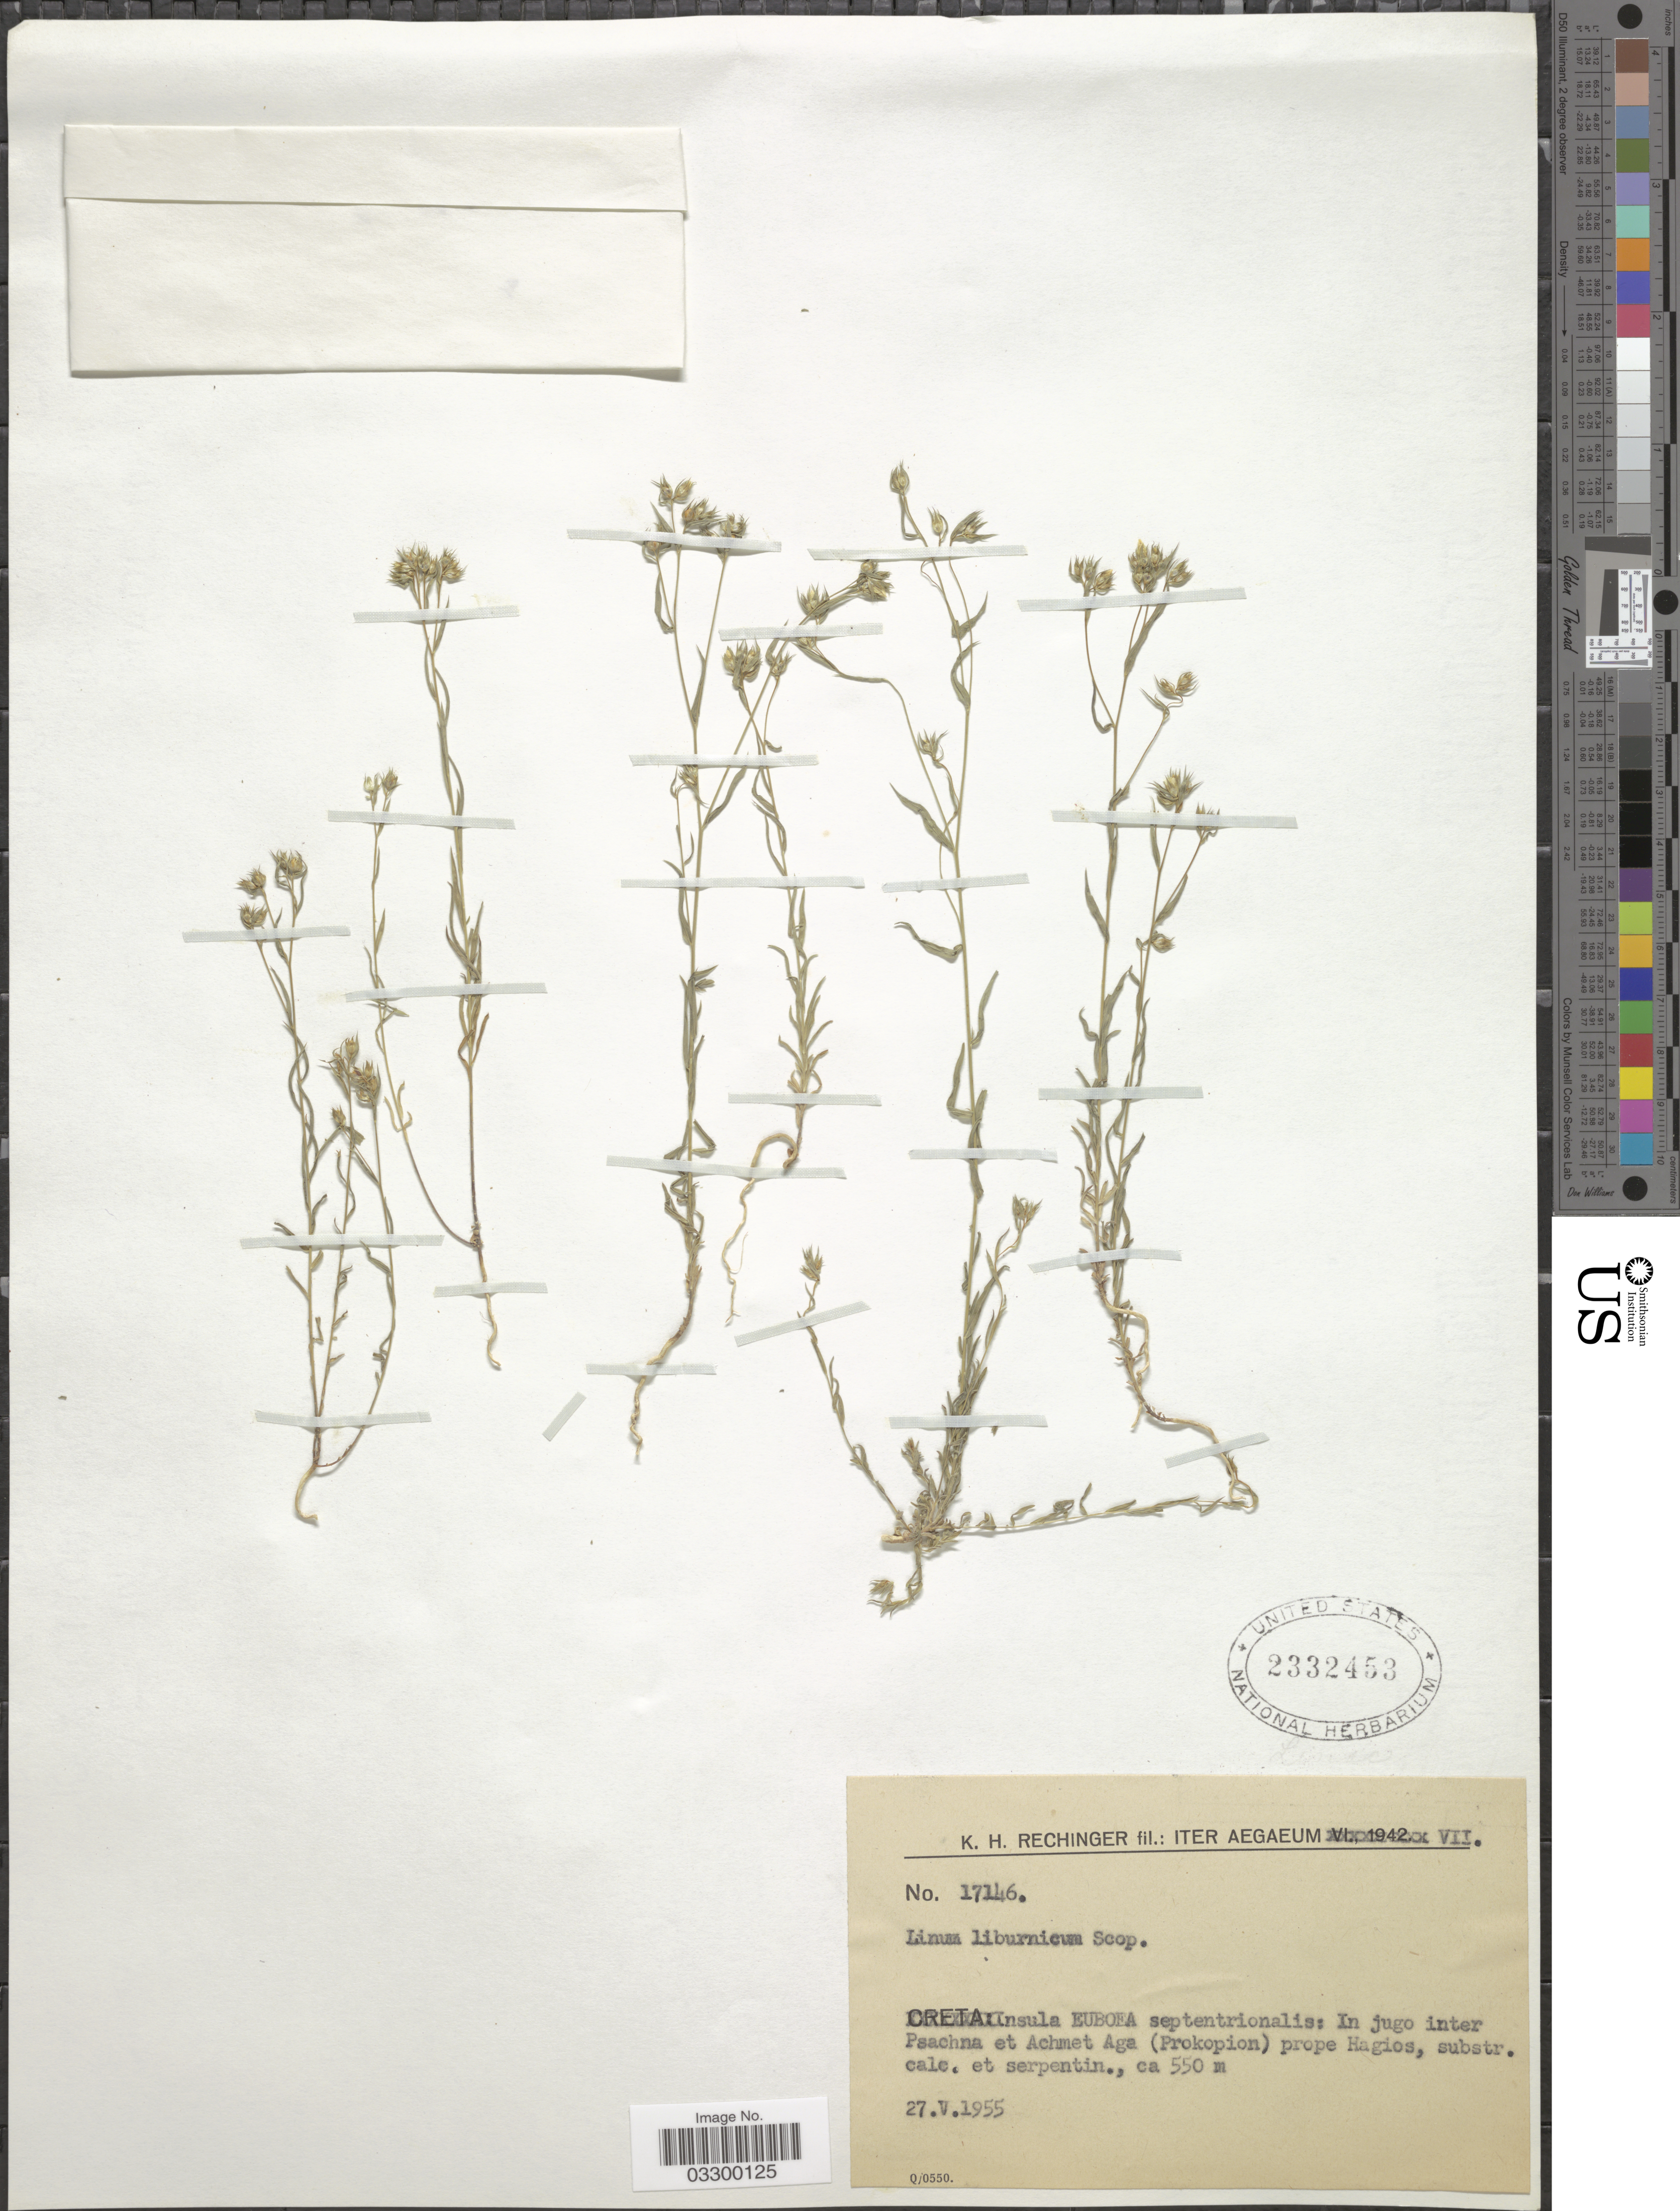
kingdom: Plantae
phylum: Tracheophyta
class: Magnoliopsida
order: Malpighiales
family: Linaceae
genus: Linum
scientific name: Linum liburnicum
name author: Scop.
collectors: K. H. Rechinger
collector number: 17146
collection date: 1955-05-27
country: Greece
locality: Iter Aegaeum. Insula Euboea septentrionalis: In jugo inter Psachna et Achmet Aga (Prokopion) prope Hagios.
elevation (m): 550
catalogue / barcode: US 2332453